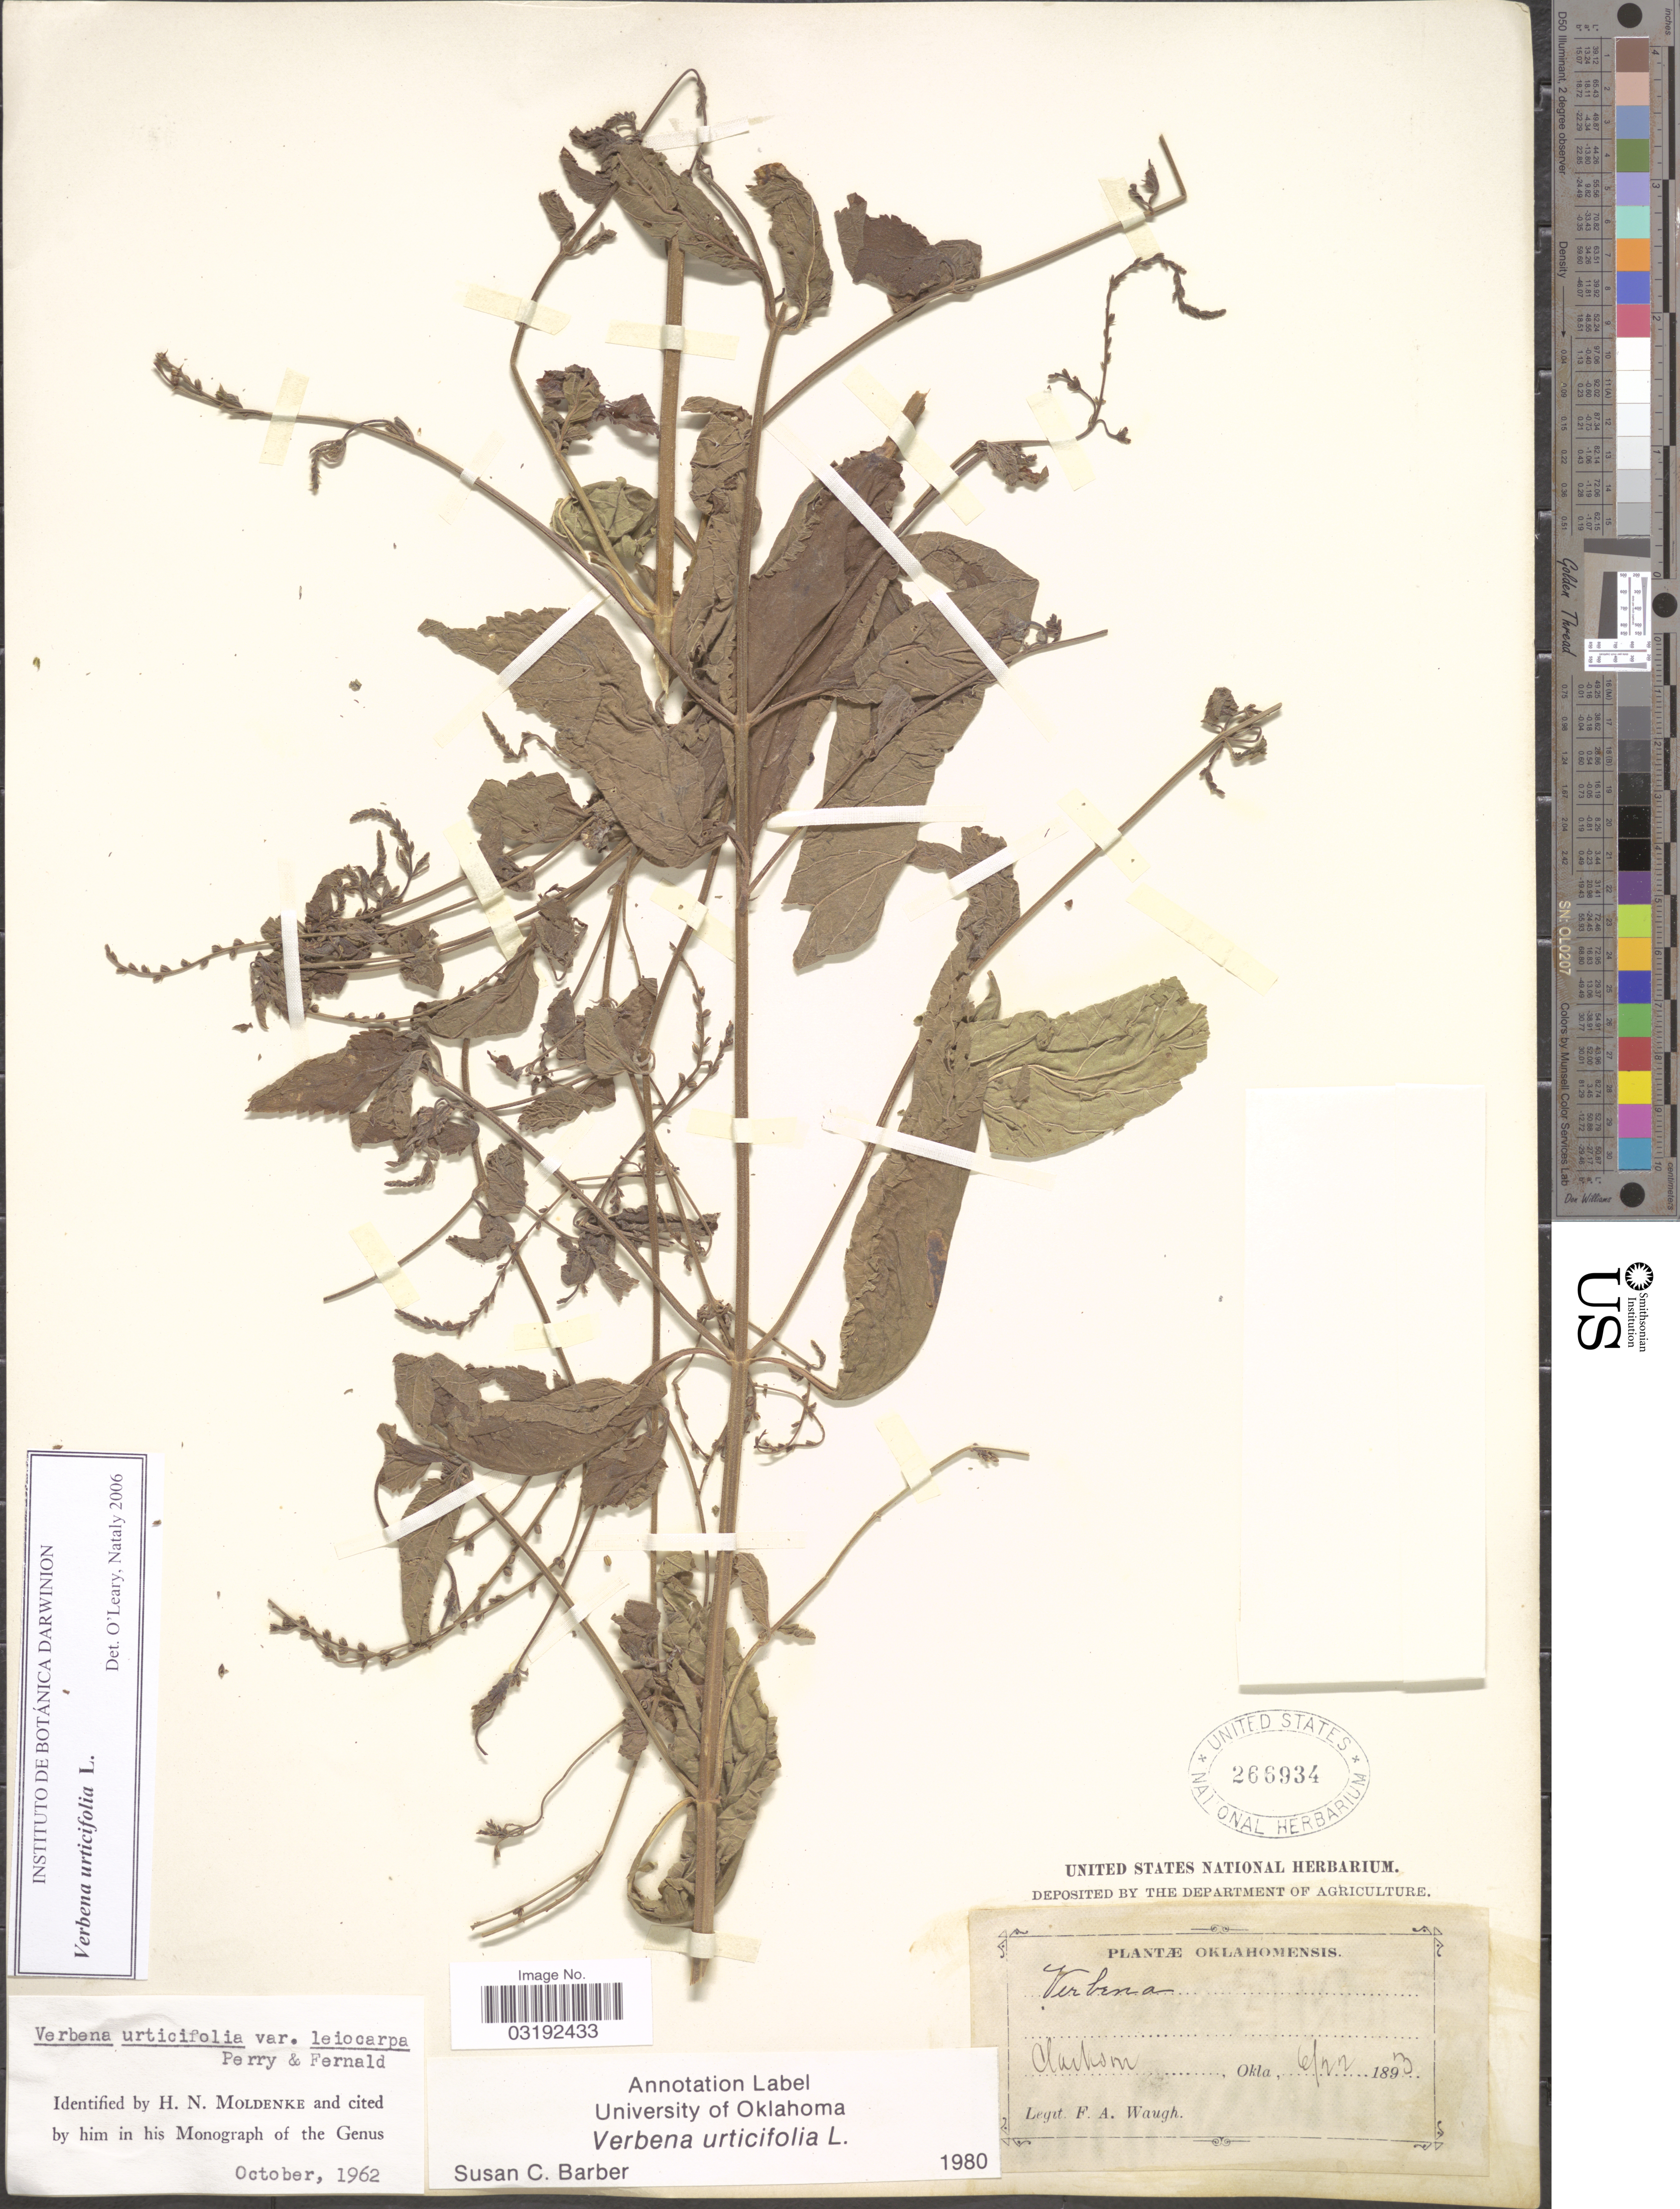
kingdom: Plantae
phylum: Tracheophyta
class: Magnoliopsida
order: Lamiales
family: Verbenaceae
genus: Verbena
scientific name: Verbena urticifolia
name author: L.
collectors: F. Waugh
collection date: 1893-04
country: United States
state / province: Oklahoma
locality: Clarkson.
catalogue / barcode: US 266934